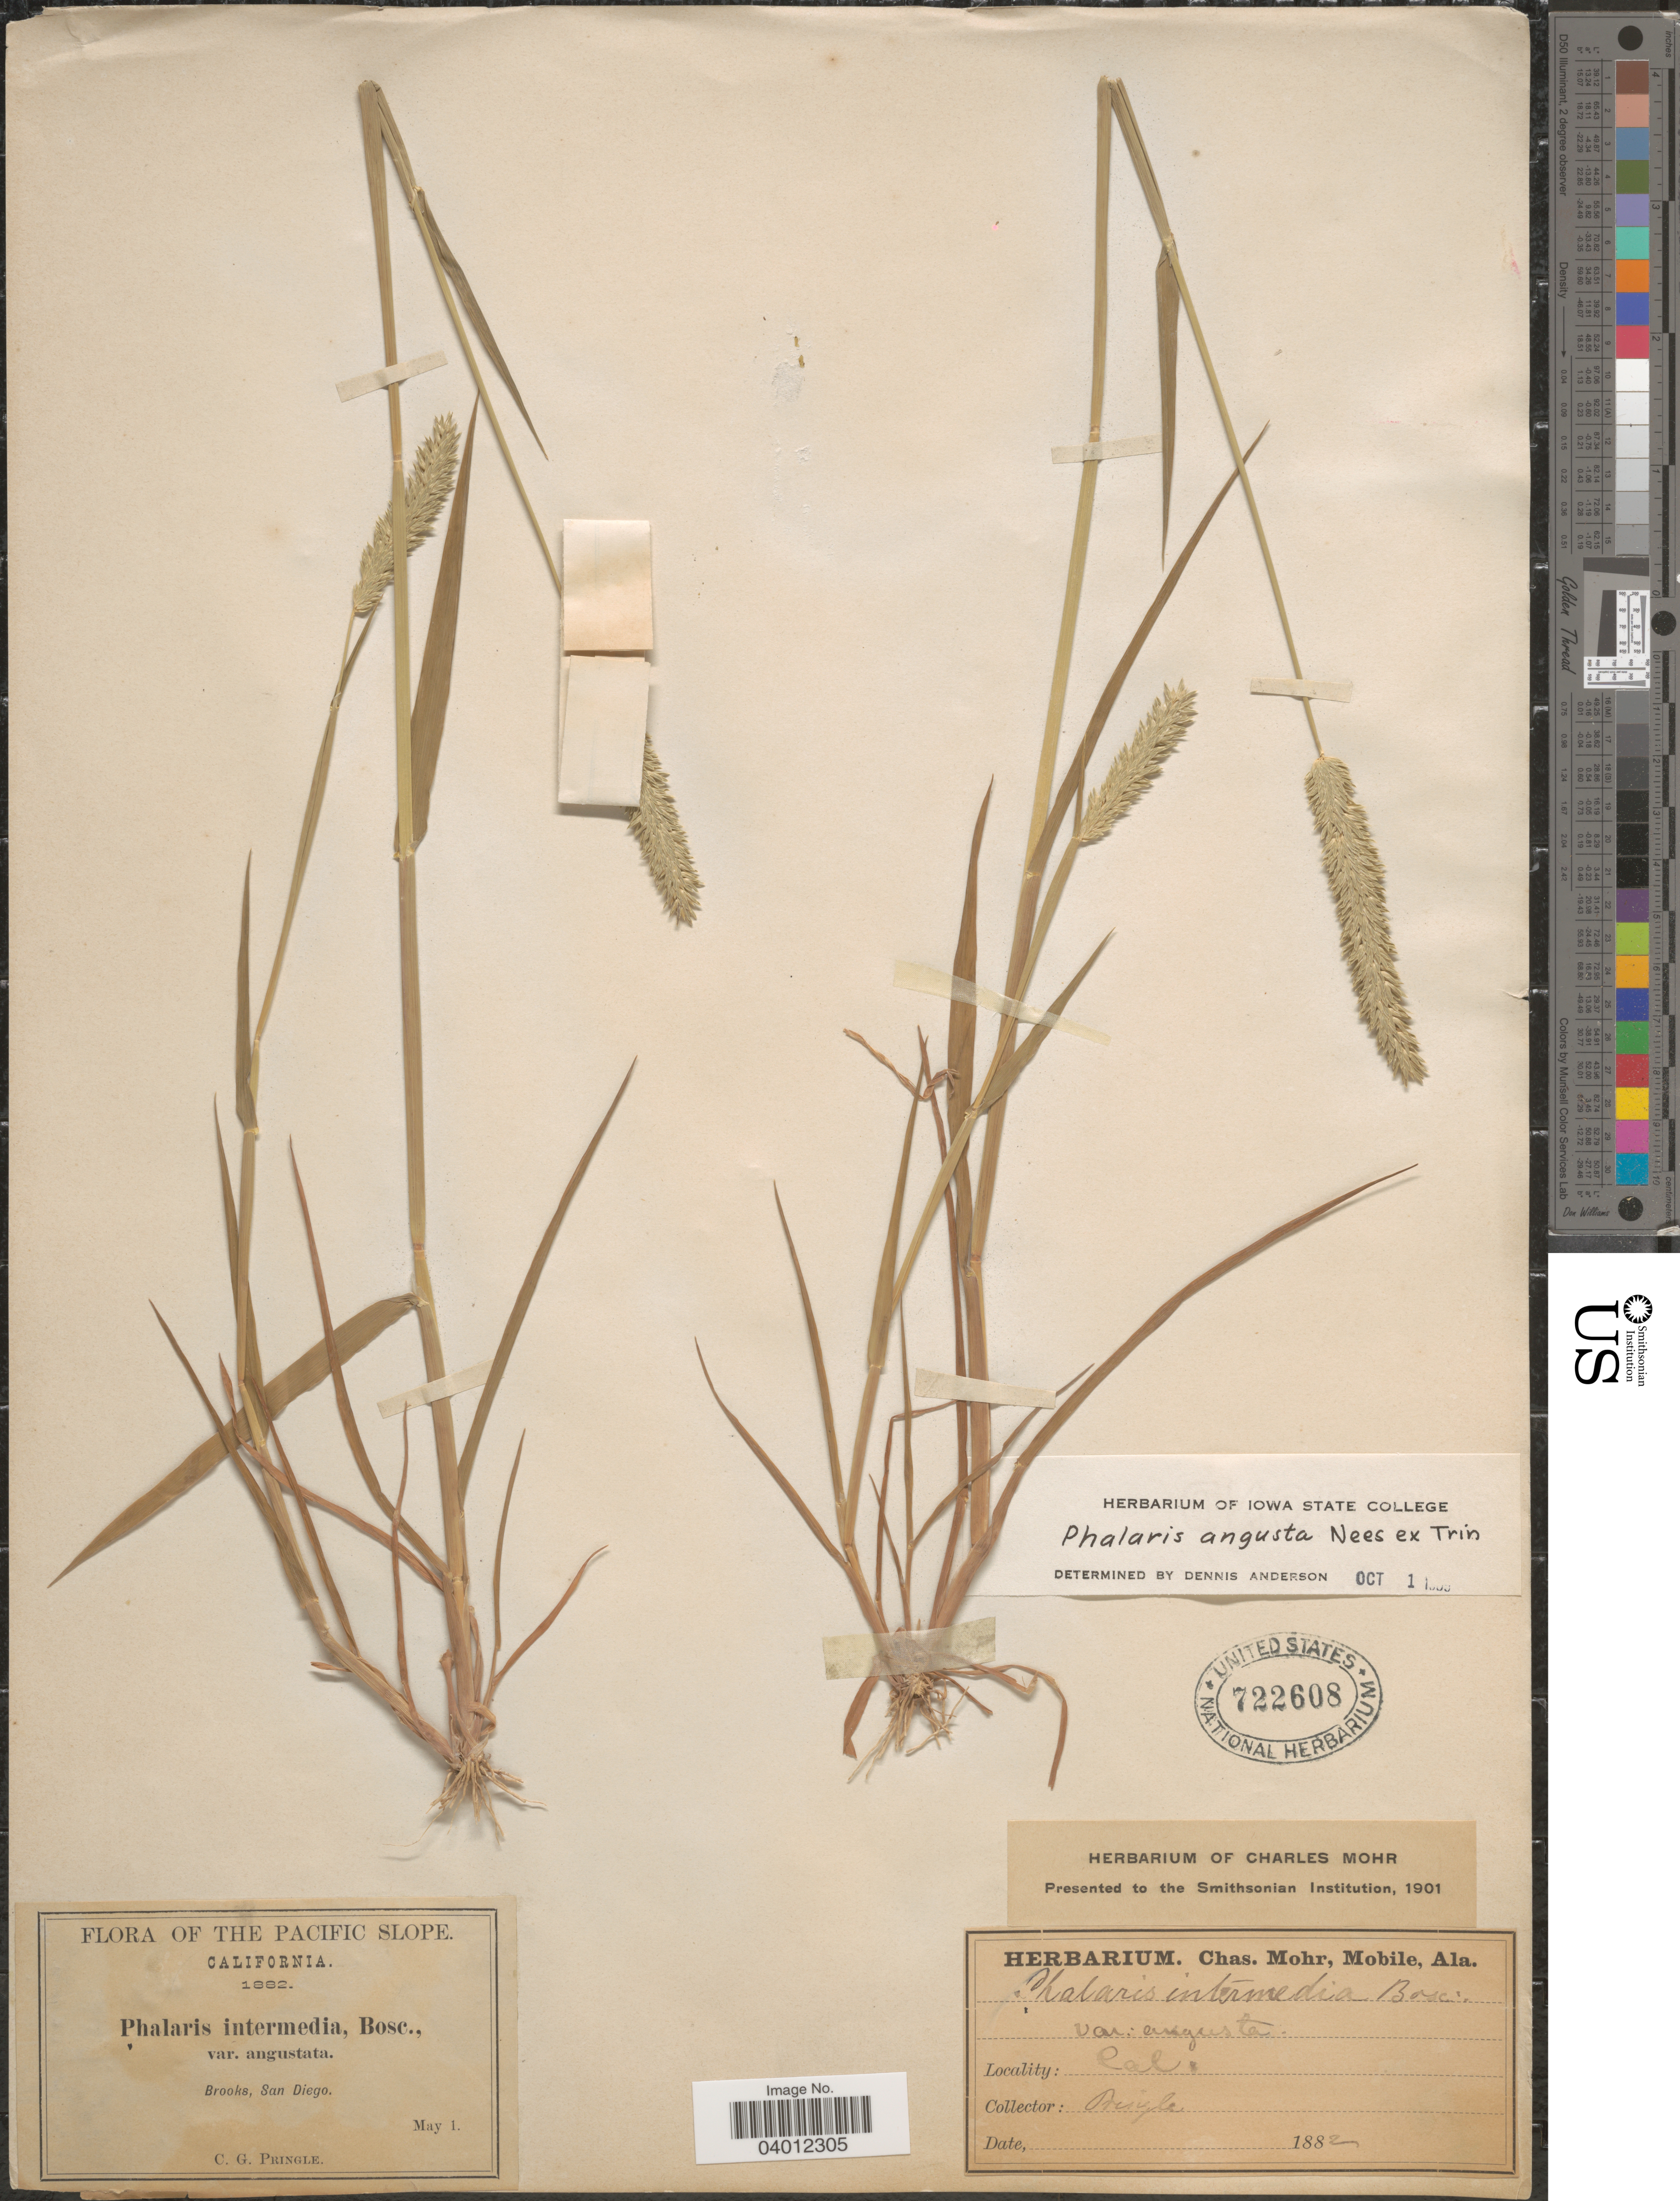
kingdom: Plantae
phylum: Tracheophyta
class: Liliopsida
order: Poales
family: Poaceae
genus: Phalaris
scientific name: Phalaris angusta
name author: Nees ex Trin.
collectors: C. G. Pringle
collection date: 1882-05-01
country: United States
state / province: California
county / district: San Diego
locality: The Pacific Slope. Brooks, San Diego.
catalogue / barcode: US 722608